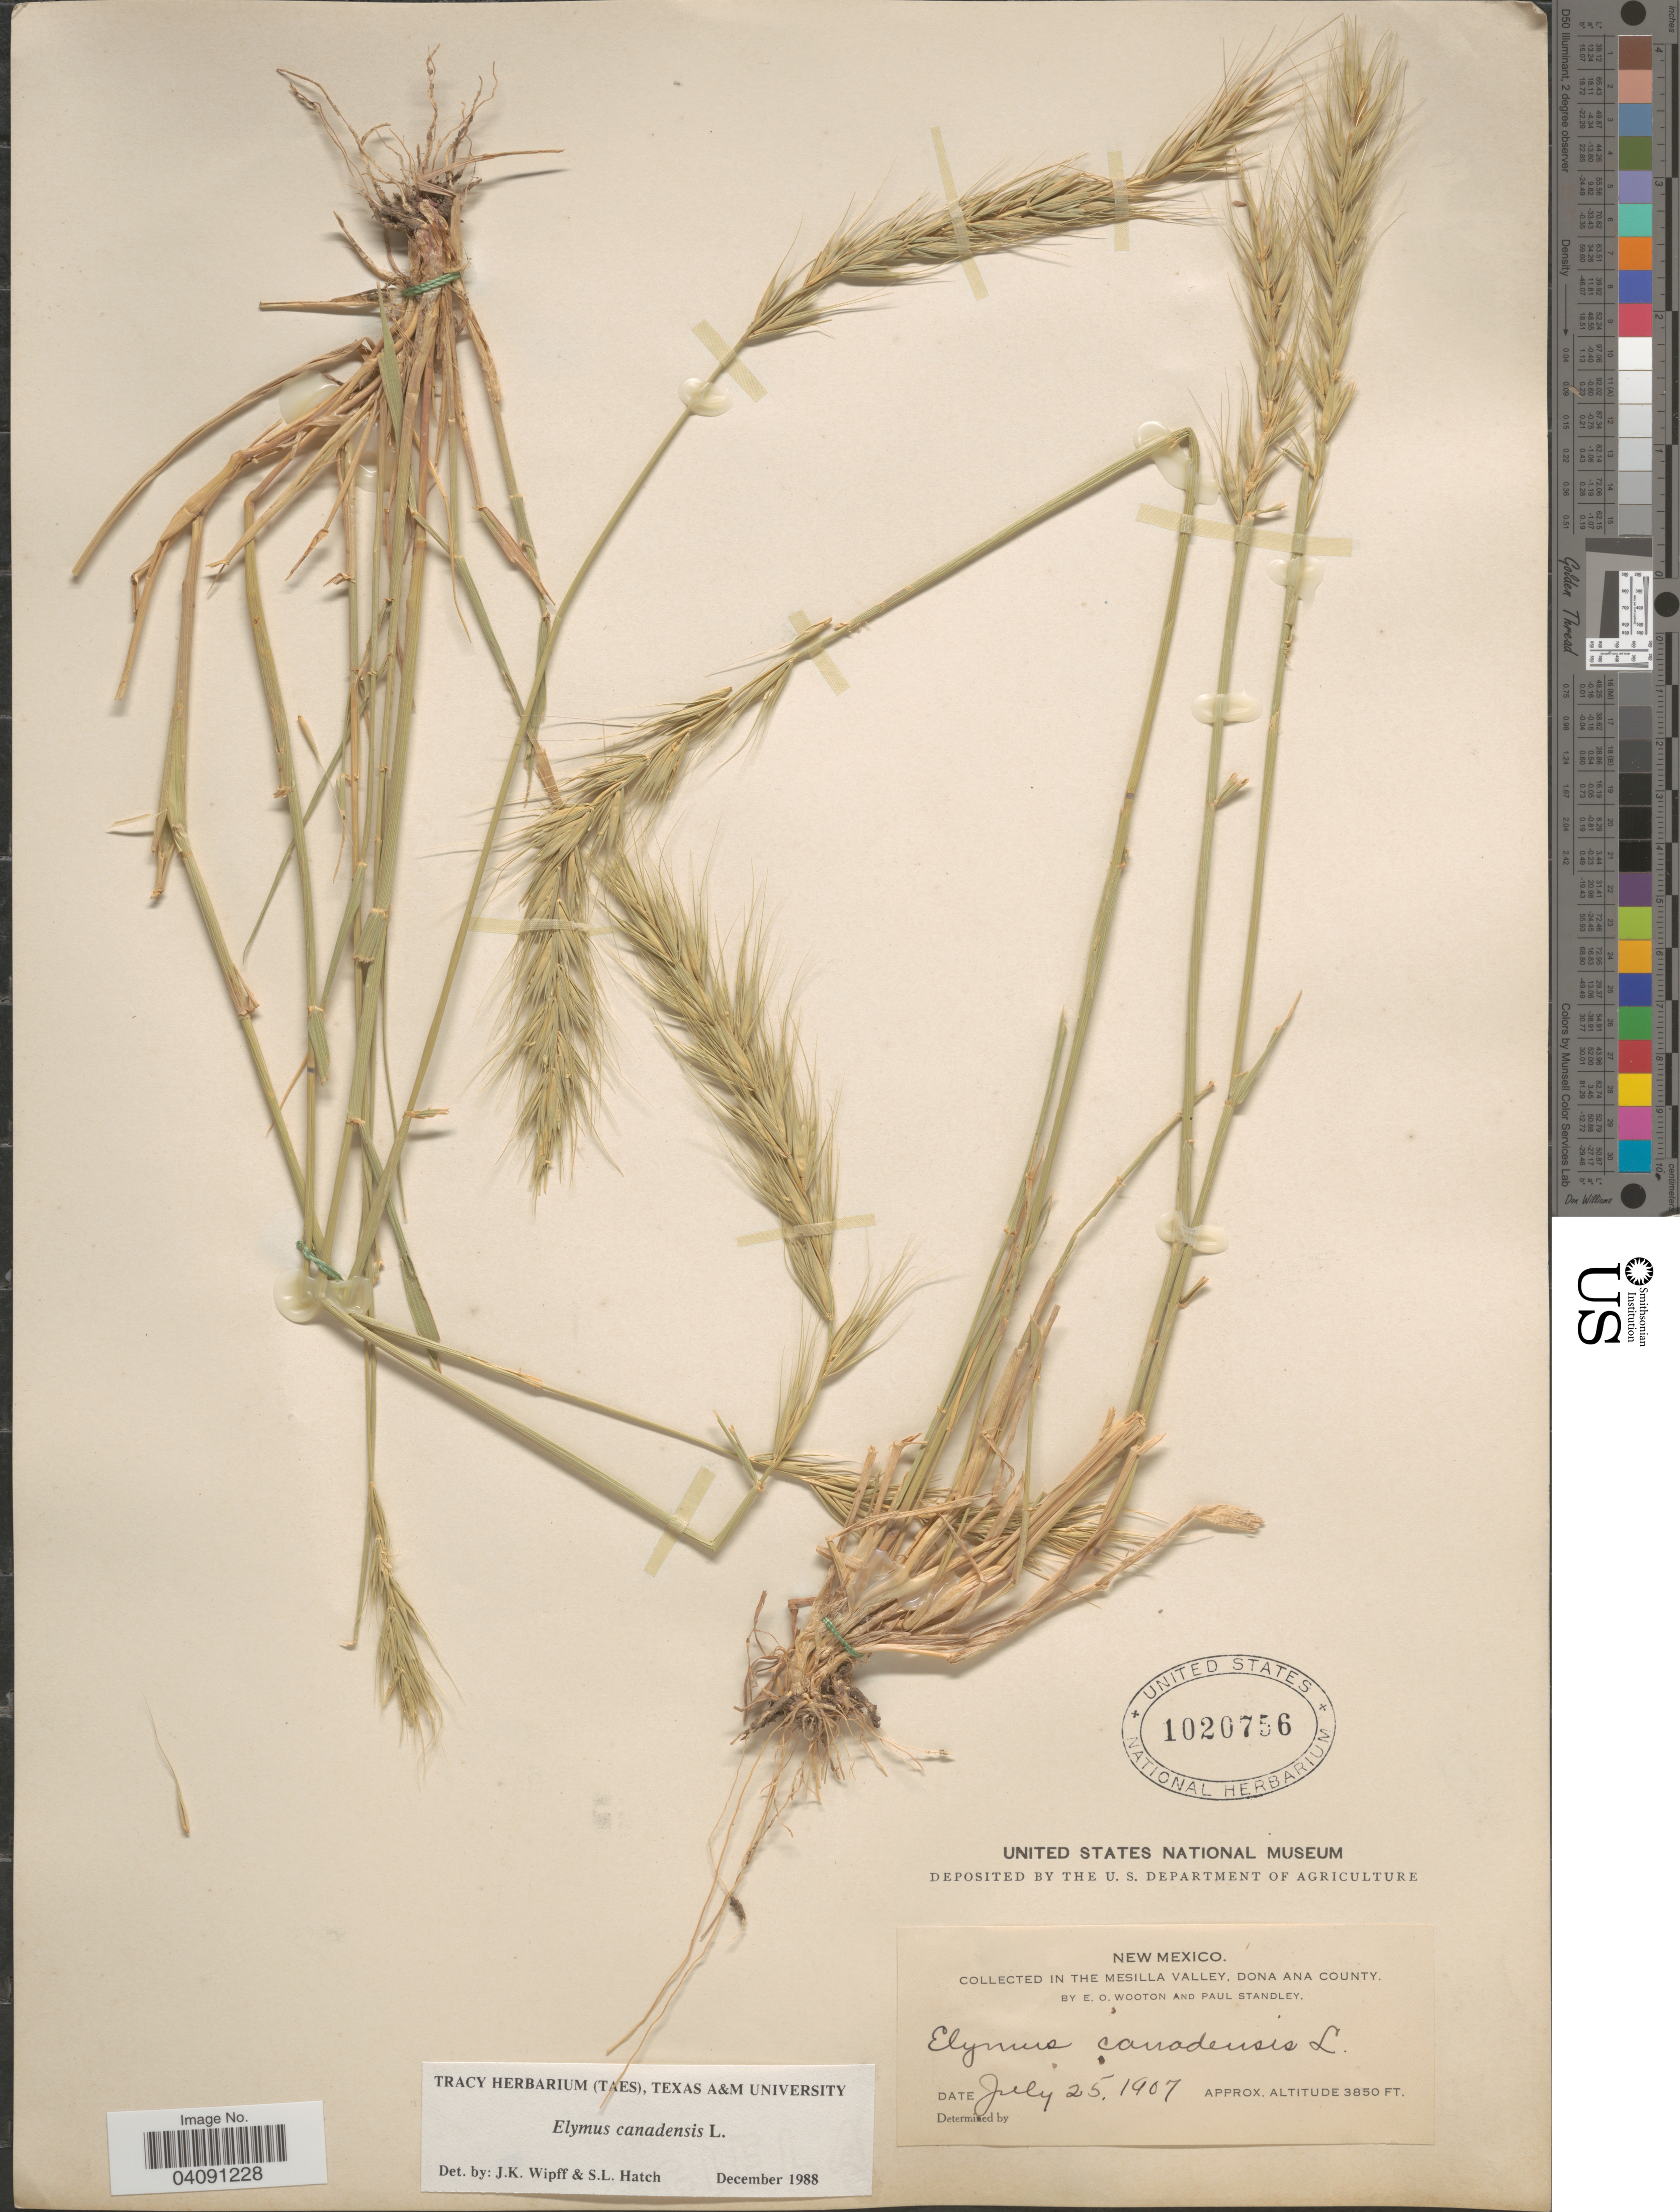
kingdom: Plantae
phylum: Tracheophyta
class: Liliopsida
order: Poales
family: Poaceae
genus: Elymus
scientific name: Elymus canadensis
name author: L.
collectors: E. O. Wooton & P. C. Standley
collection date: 1907-07-25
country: United States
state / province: New Mexico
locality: In the Mesilla Valley, Dona Ana County.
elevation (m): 1173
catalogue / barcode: US 1020756